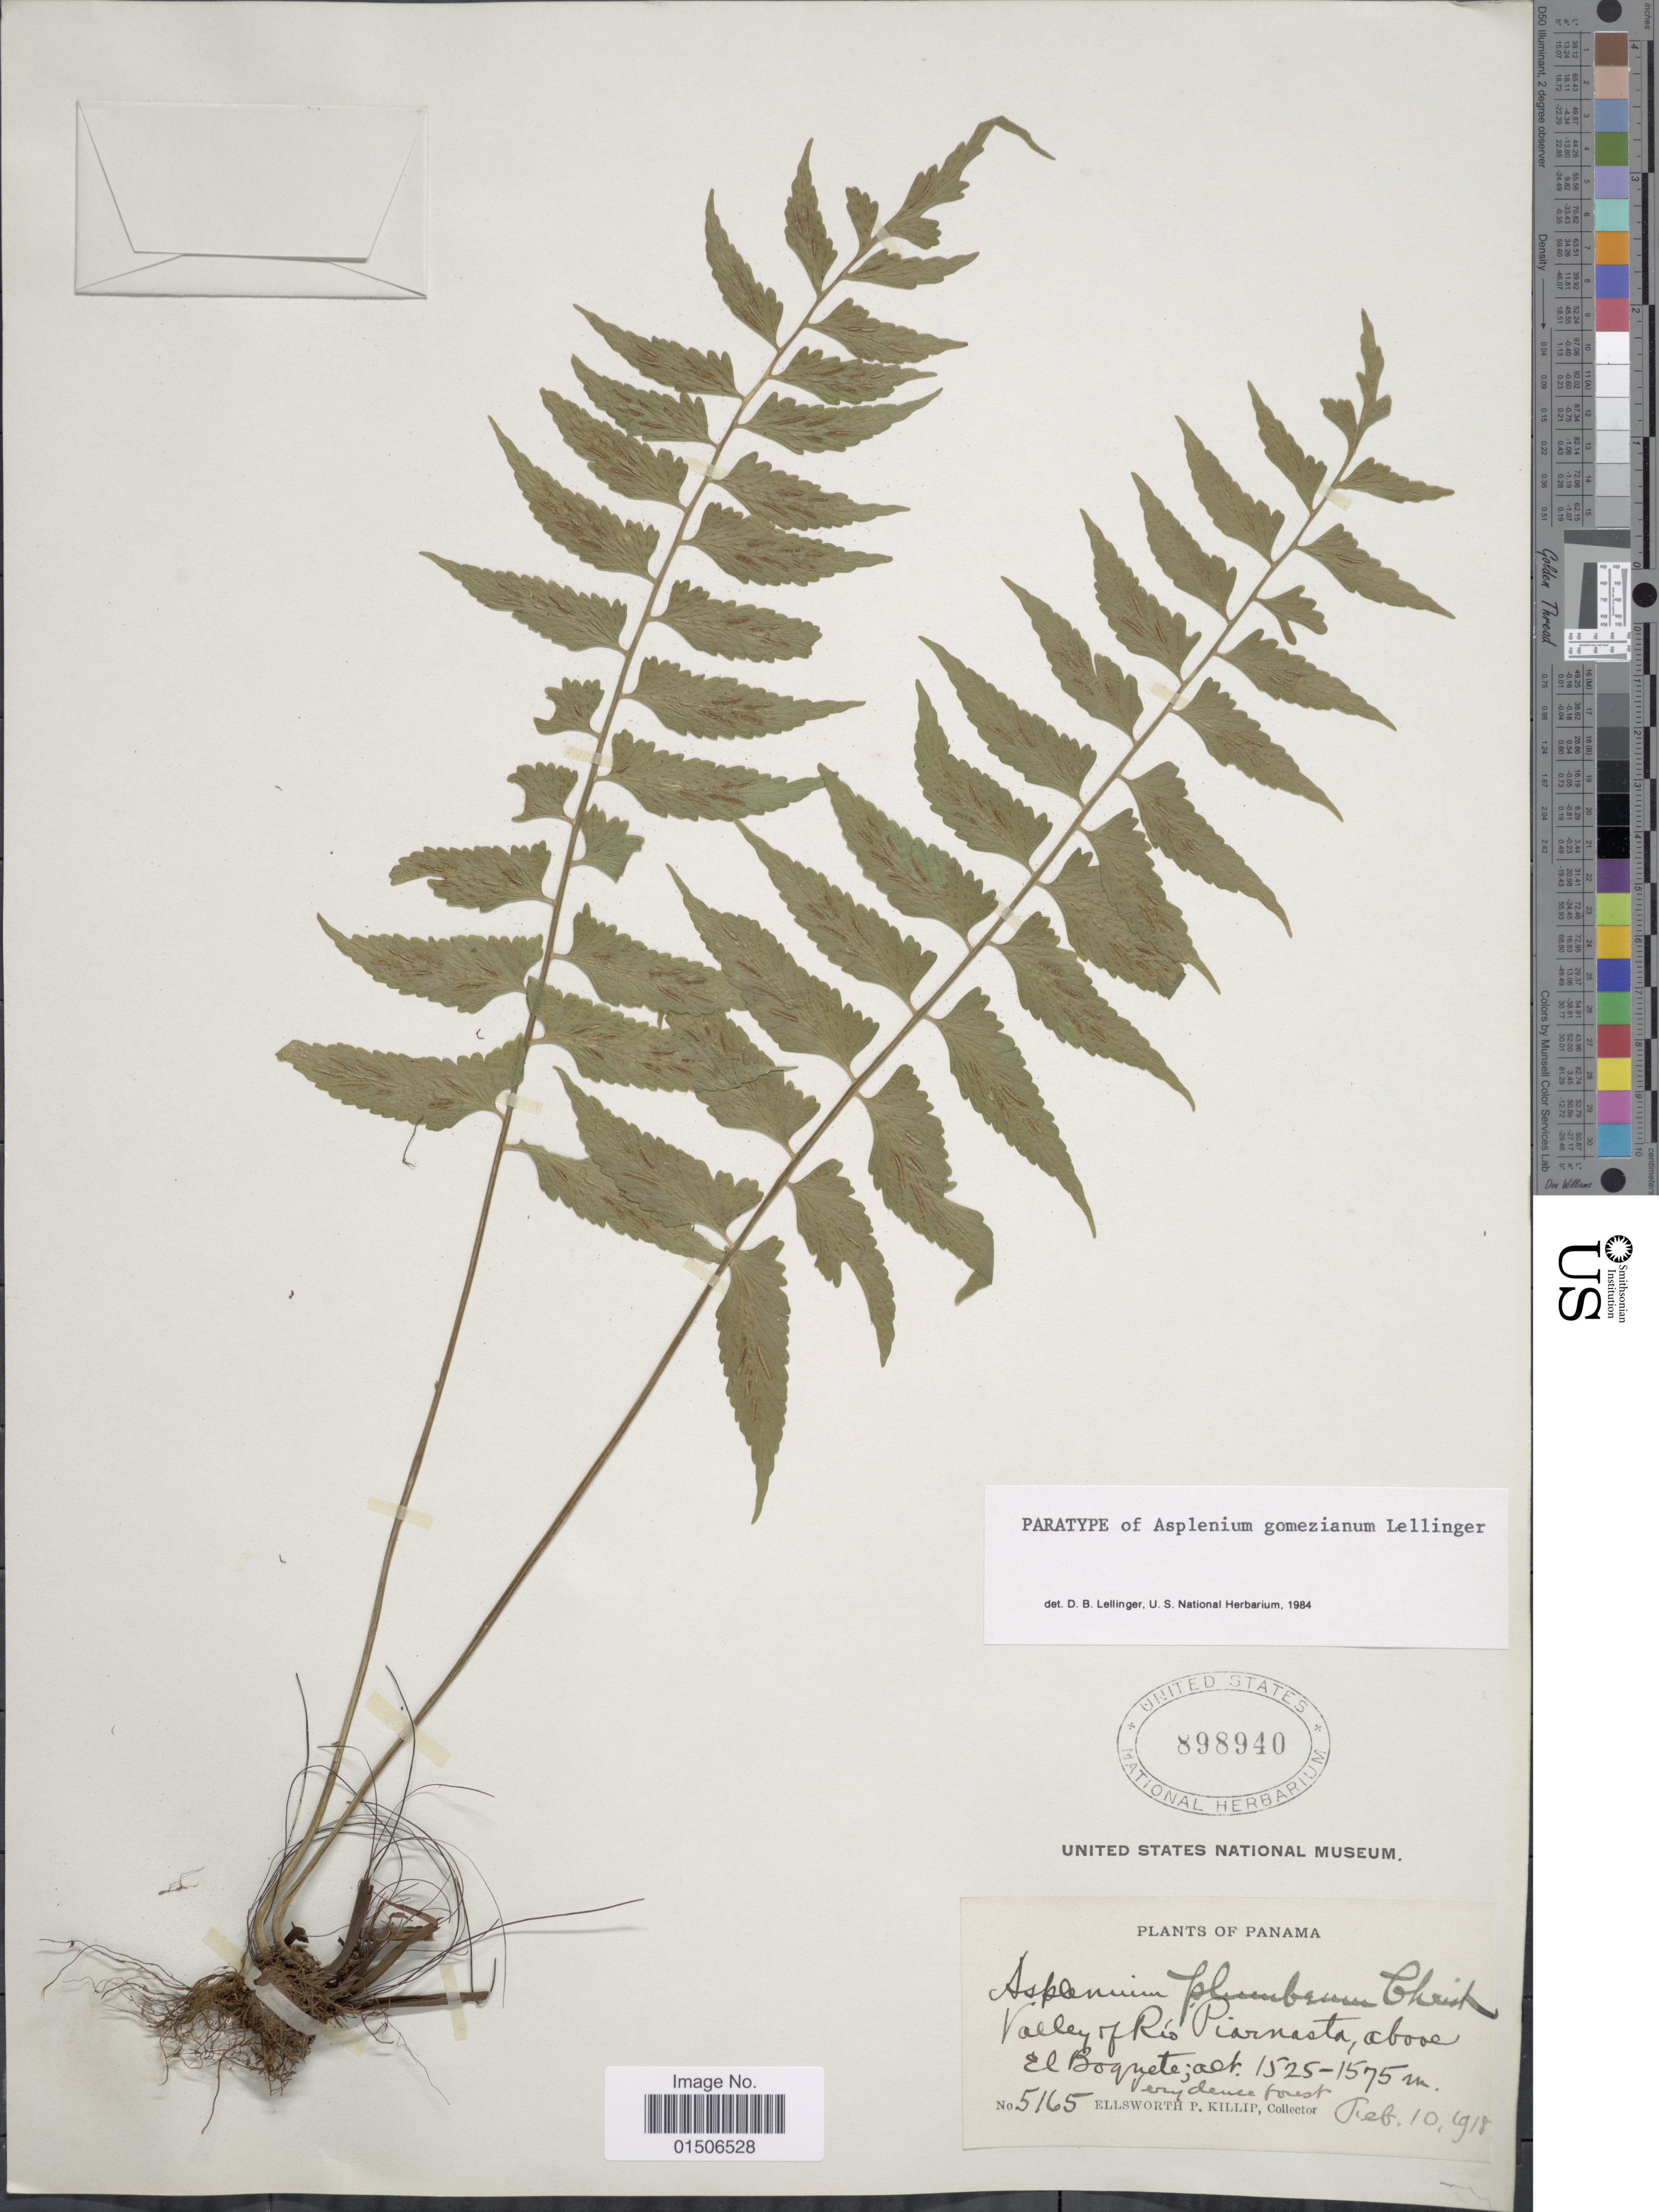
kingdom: Plantae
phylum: Tracheophyta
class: Polypodiopsida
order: Polypodiales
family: Aspleniaceae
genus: Asplenium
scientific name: Asplenium gomezianum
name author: Lellinger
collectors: E. P. Killip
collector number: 5165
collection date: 1918-02-10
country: Panama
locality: Valley of Río Piarnasta, above El Boquete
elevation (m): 1525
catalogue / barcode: US 898940